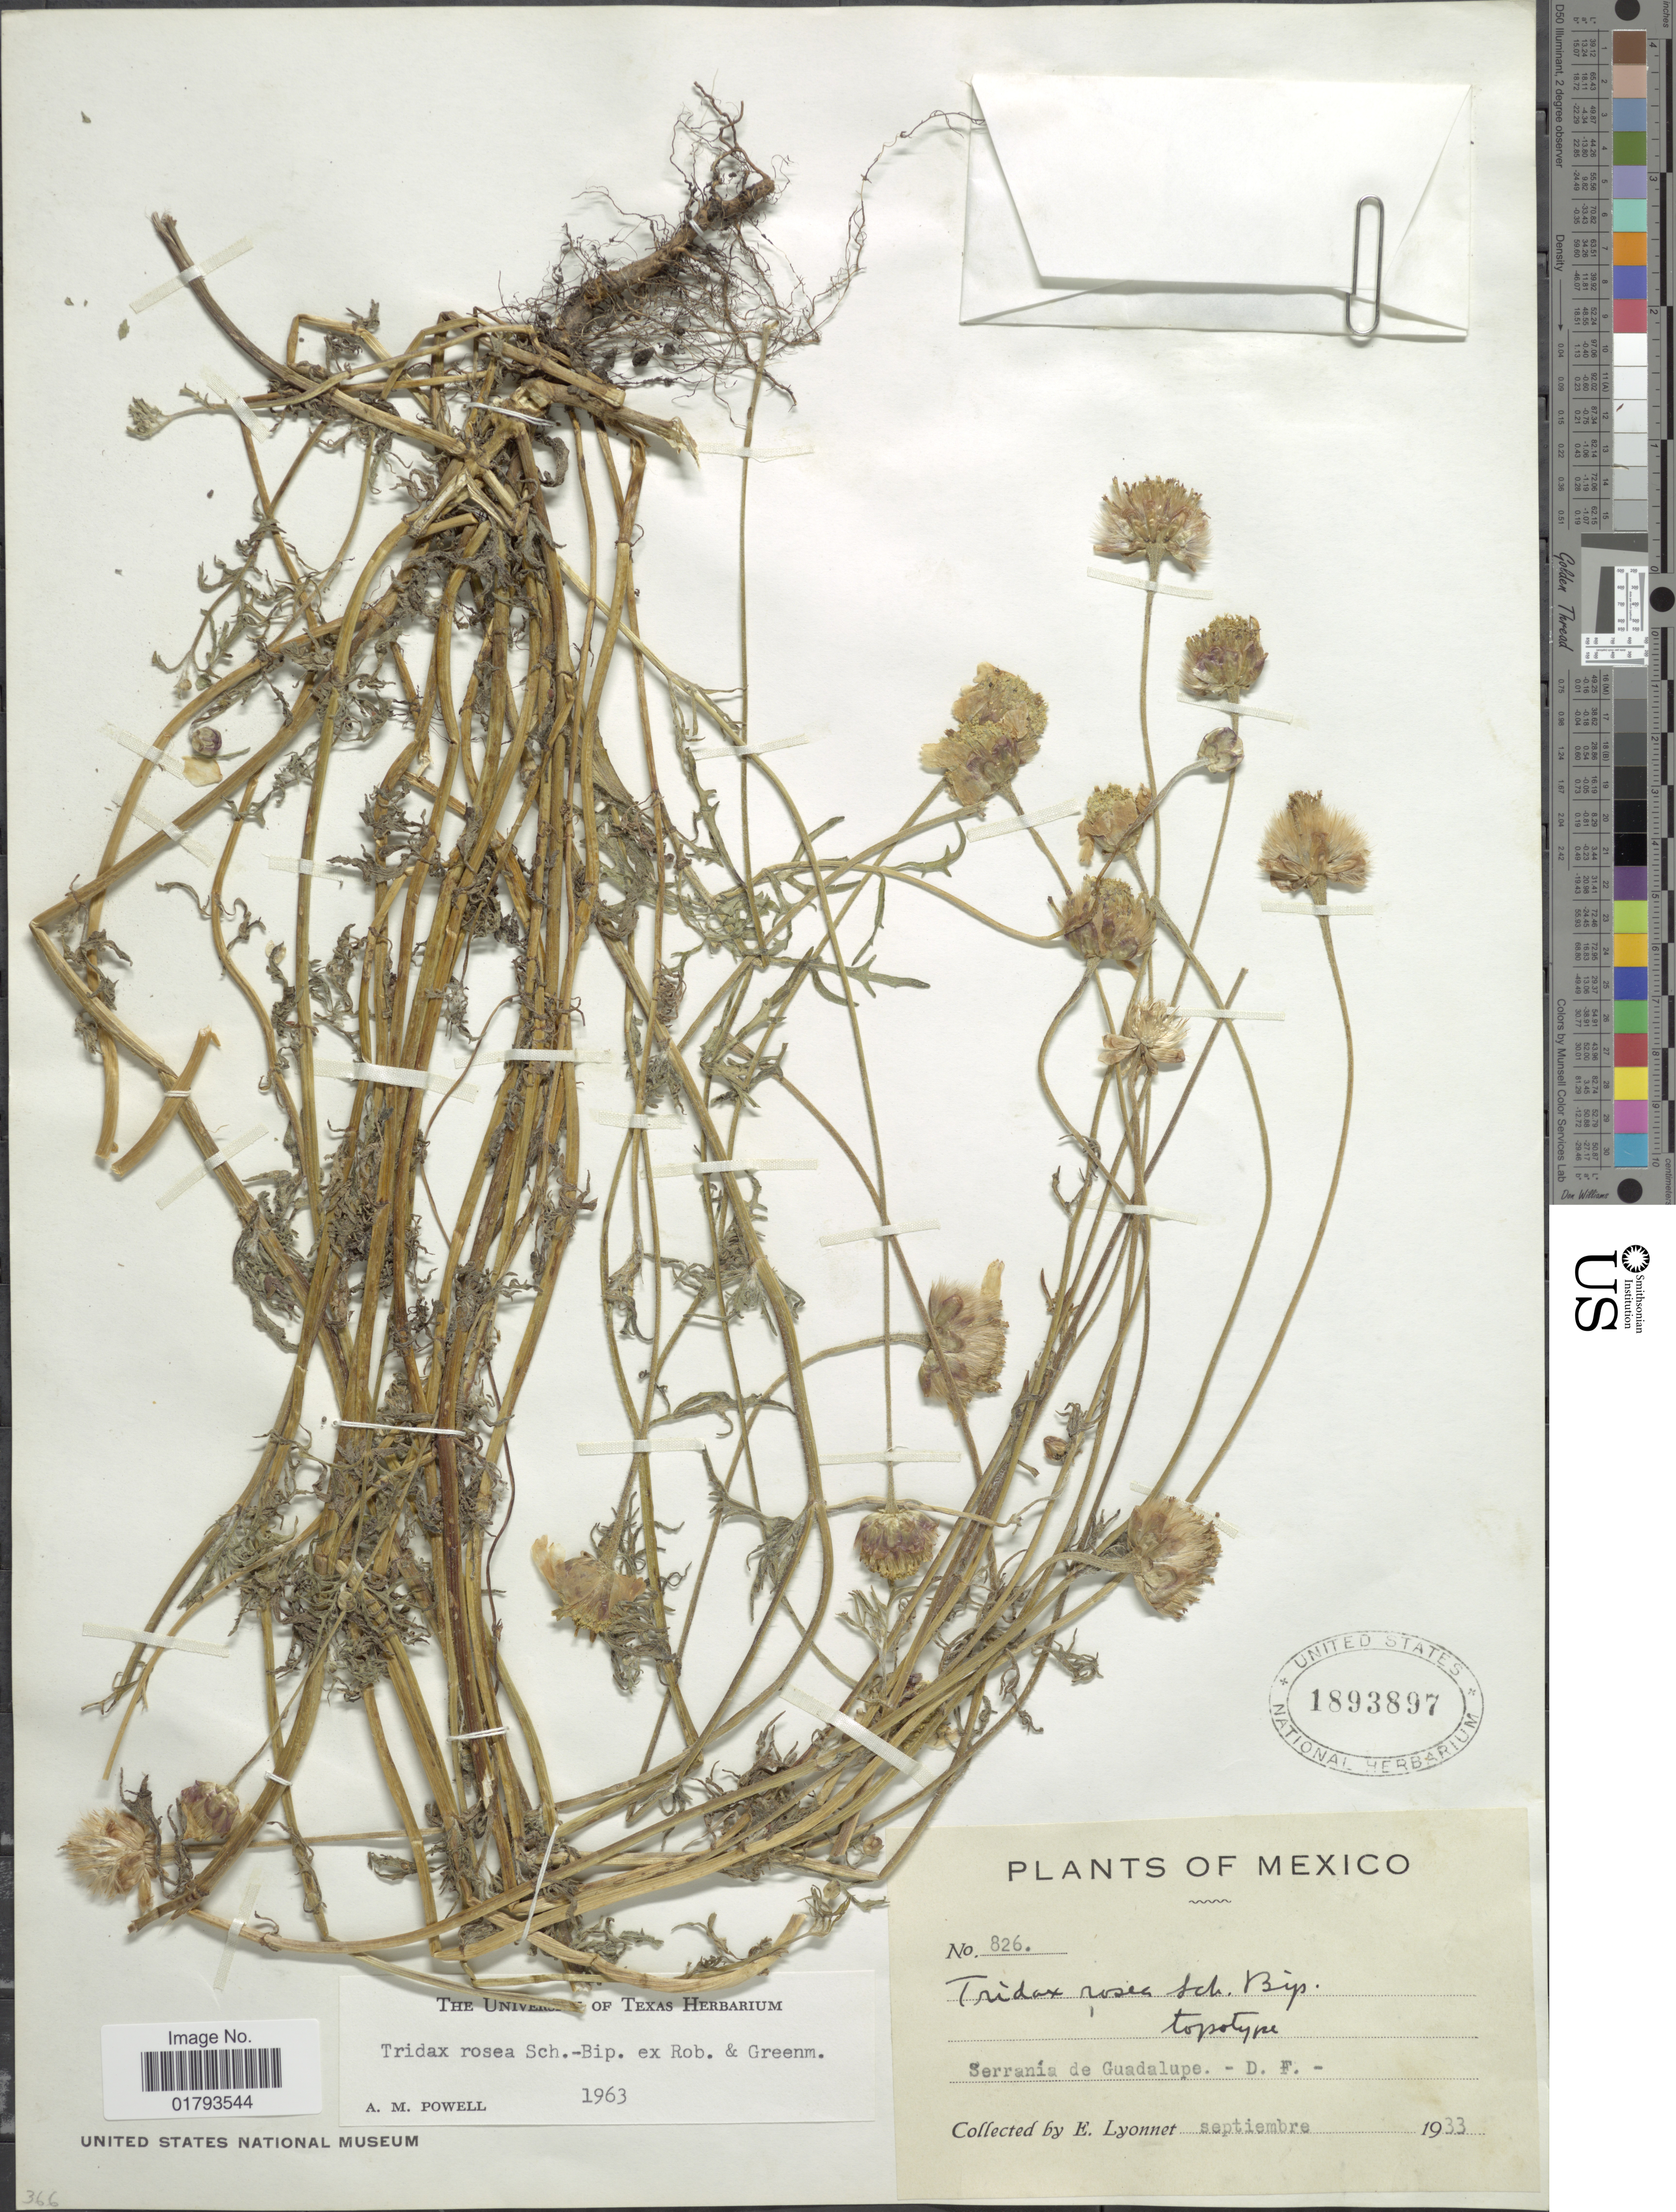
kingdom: Plantae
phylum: Tracheophyta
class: Magnoliopsida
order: Asterales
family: Asteraceae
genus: Tridax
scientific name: Tridax rosea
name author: Sch. Bip. ex B.L. Rob. & Greenm.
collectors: E. Lyonnet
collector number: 826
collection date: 1933-09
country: Mexico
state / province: Distrito Federal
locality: Serrania de Guadalupe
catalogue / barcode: US 1893897